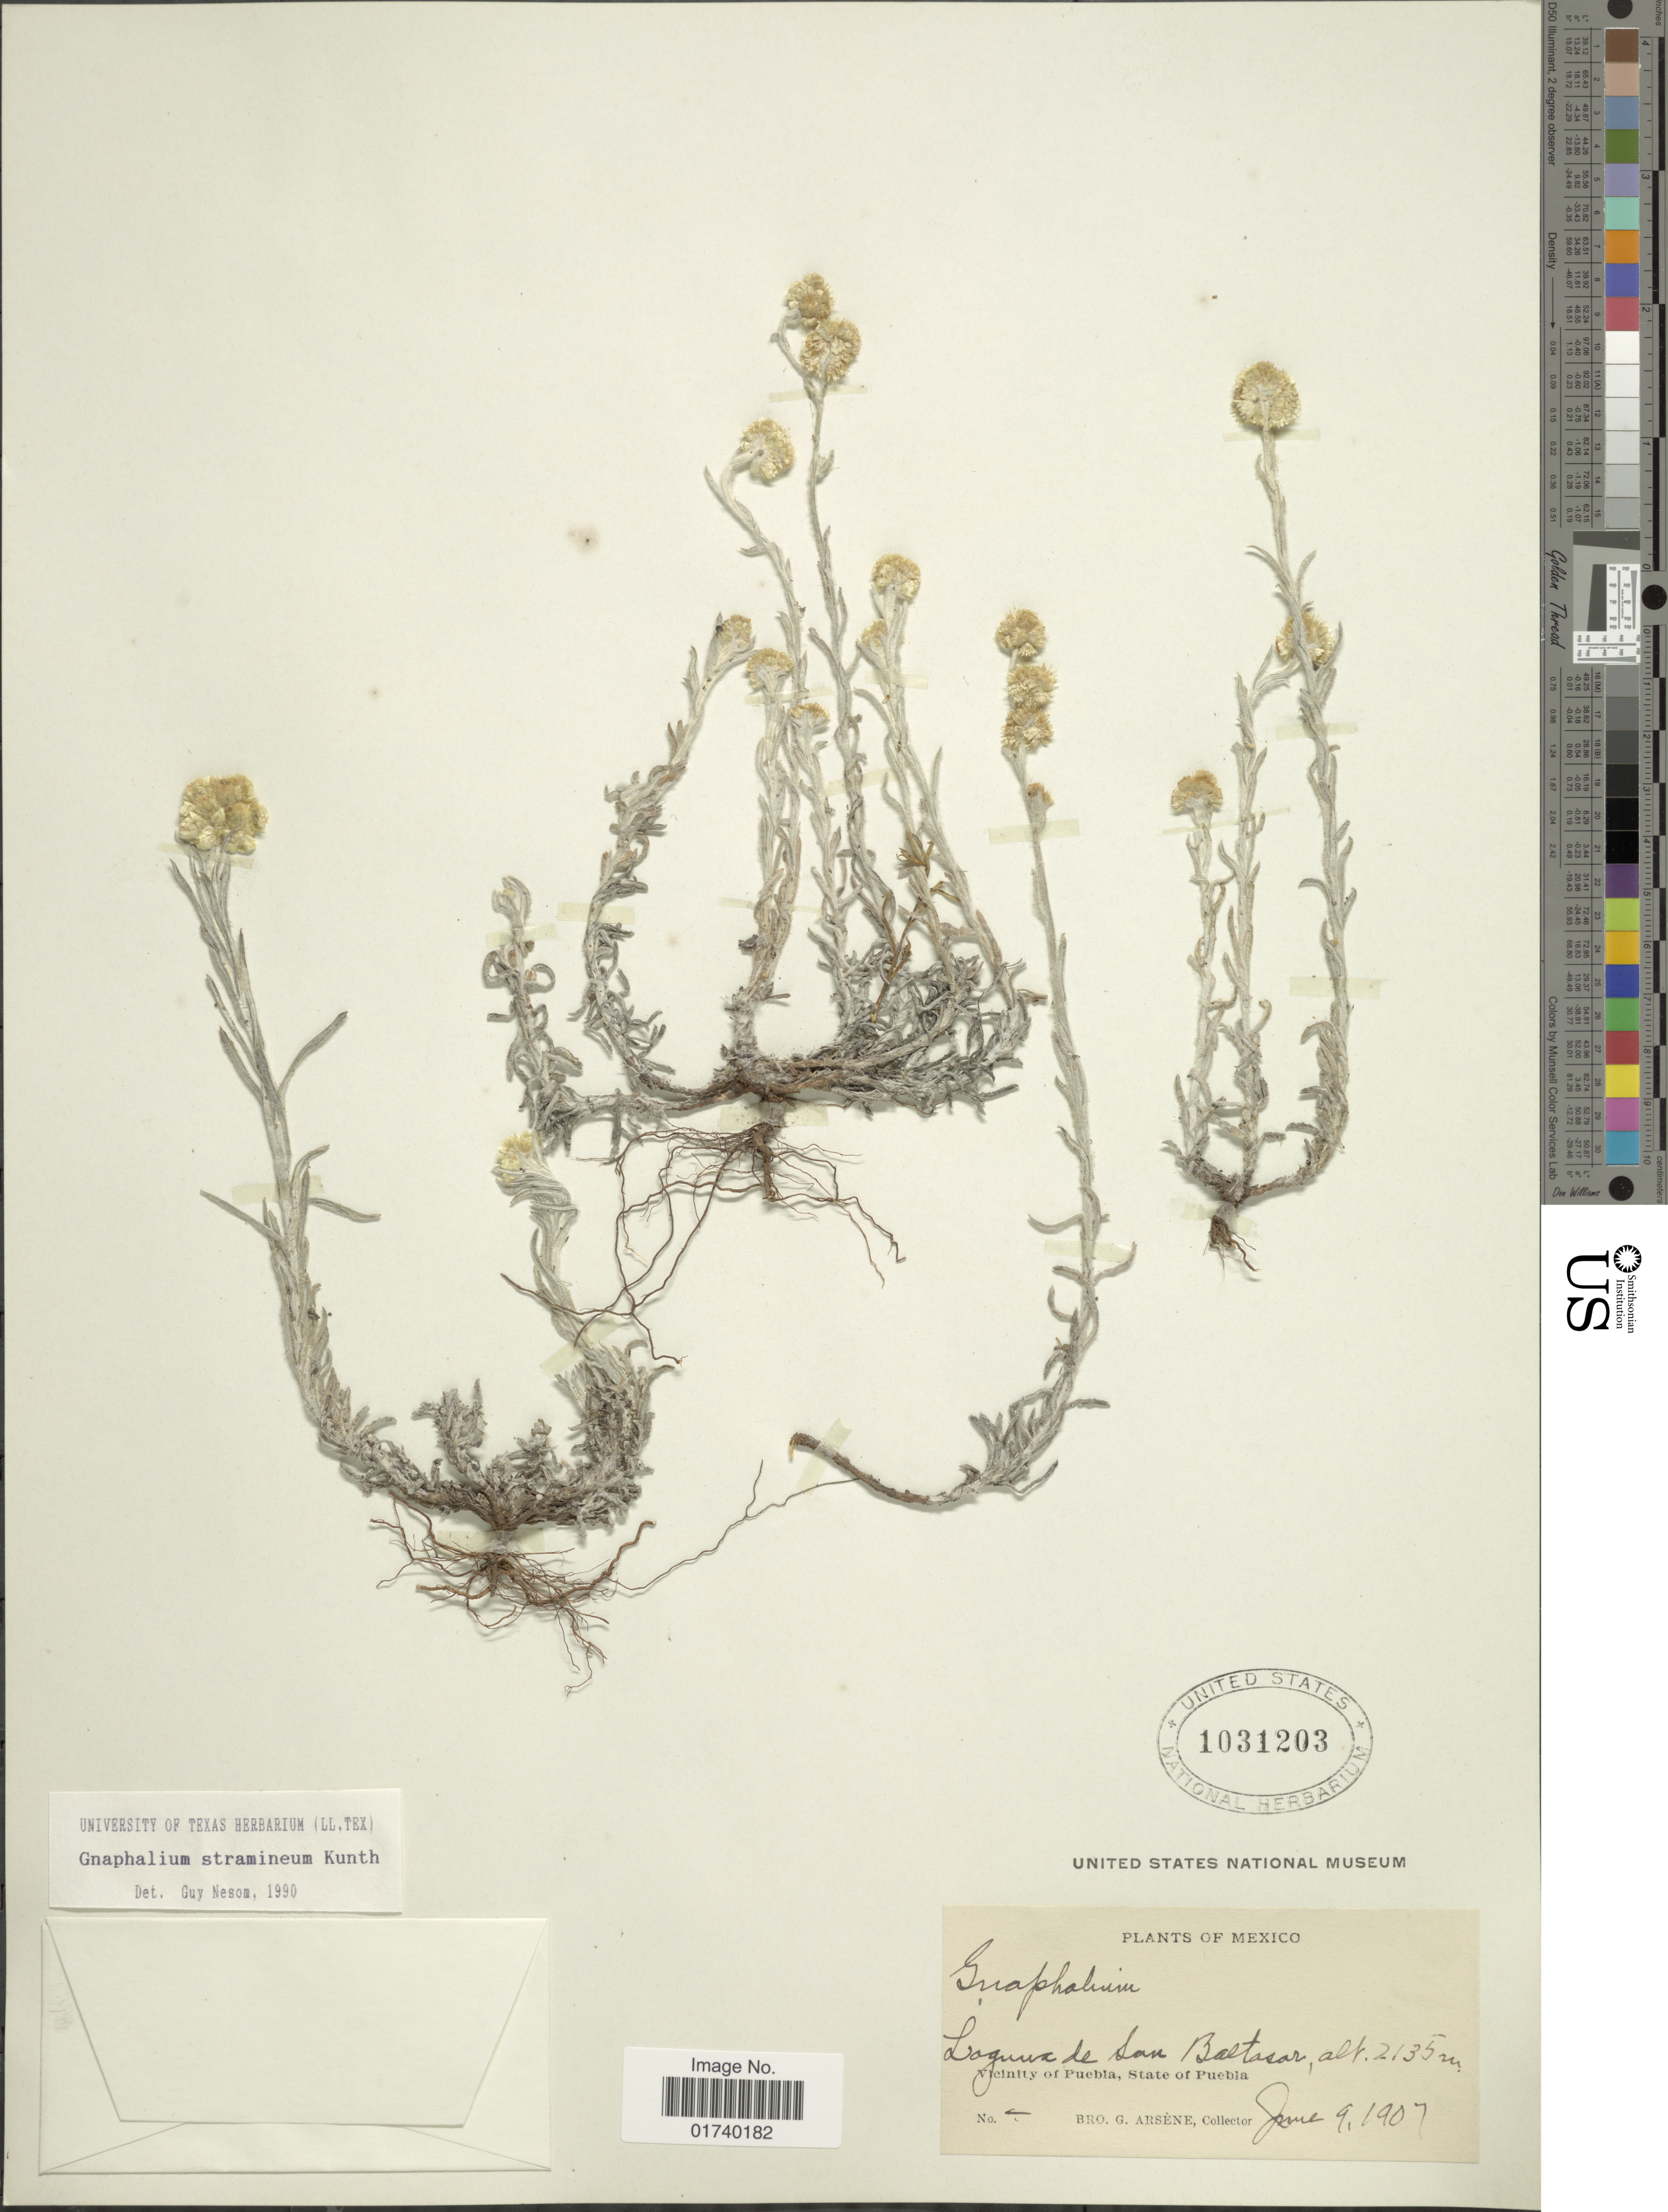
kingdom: Plantae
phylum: Tracheophyta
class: Magnoliopsida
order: Asterales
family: Asteraceae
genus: Pseudognaphalium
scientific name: Pseudognaphalium stramineum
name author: (Kunth) Anderb.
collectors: Bro. G. Arsène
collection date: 1907-06-09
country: Mexico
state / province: Puebla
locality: Laguna de San Baltasar, Vicinity of Puebla, State of Puebla.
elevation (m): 2135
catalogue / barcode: US 1031203